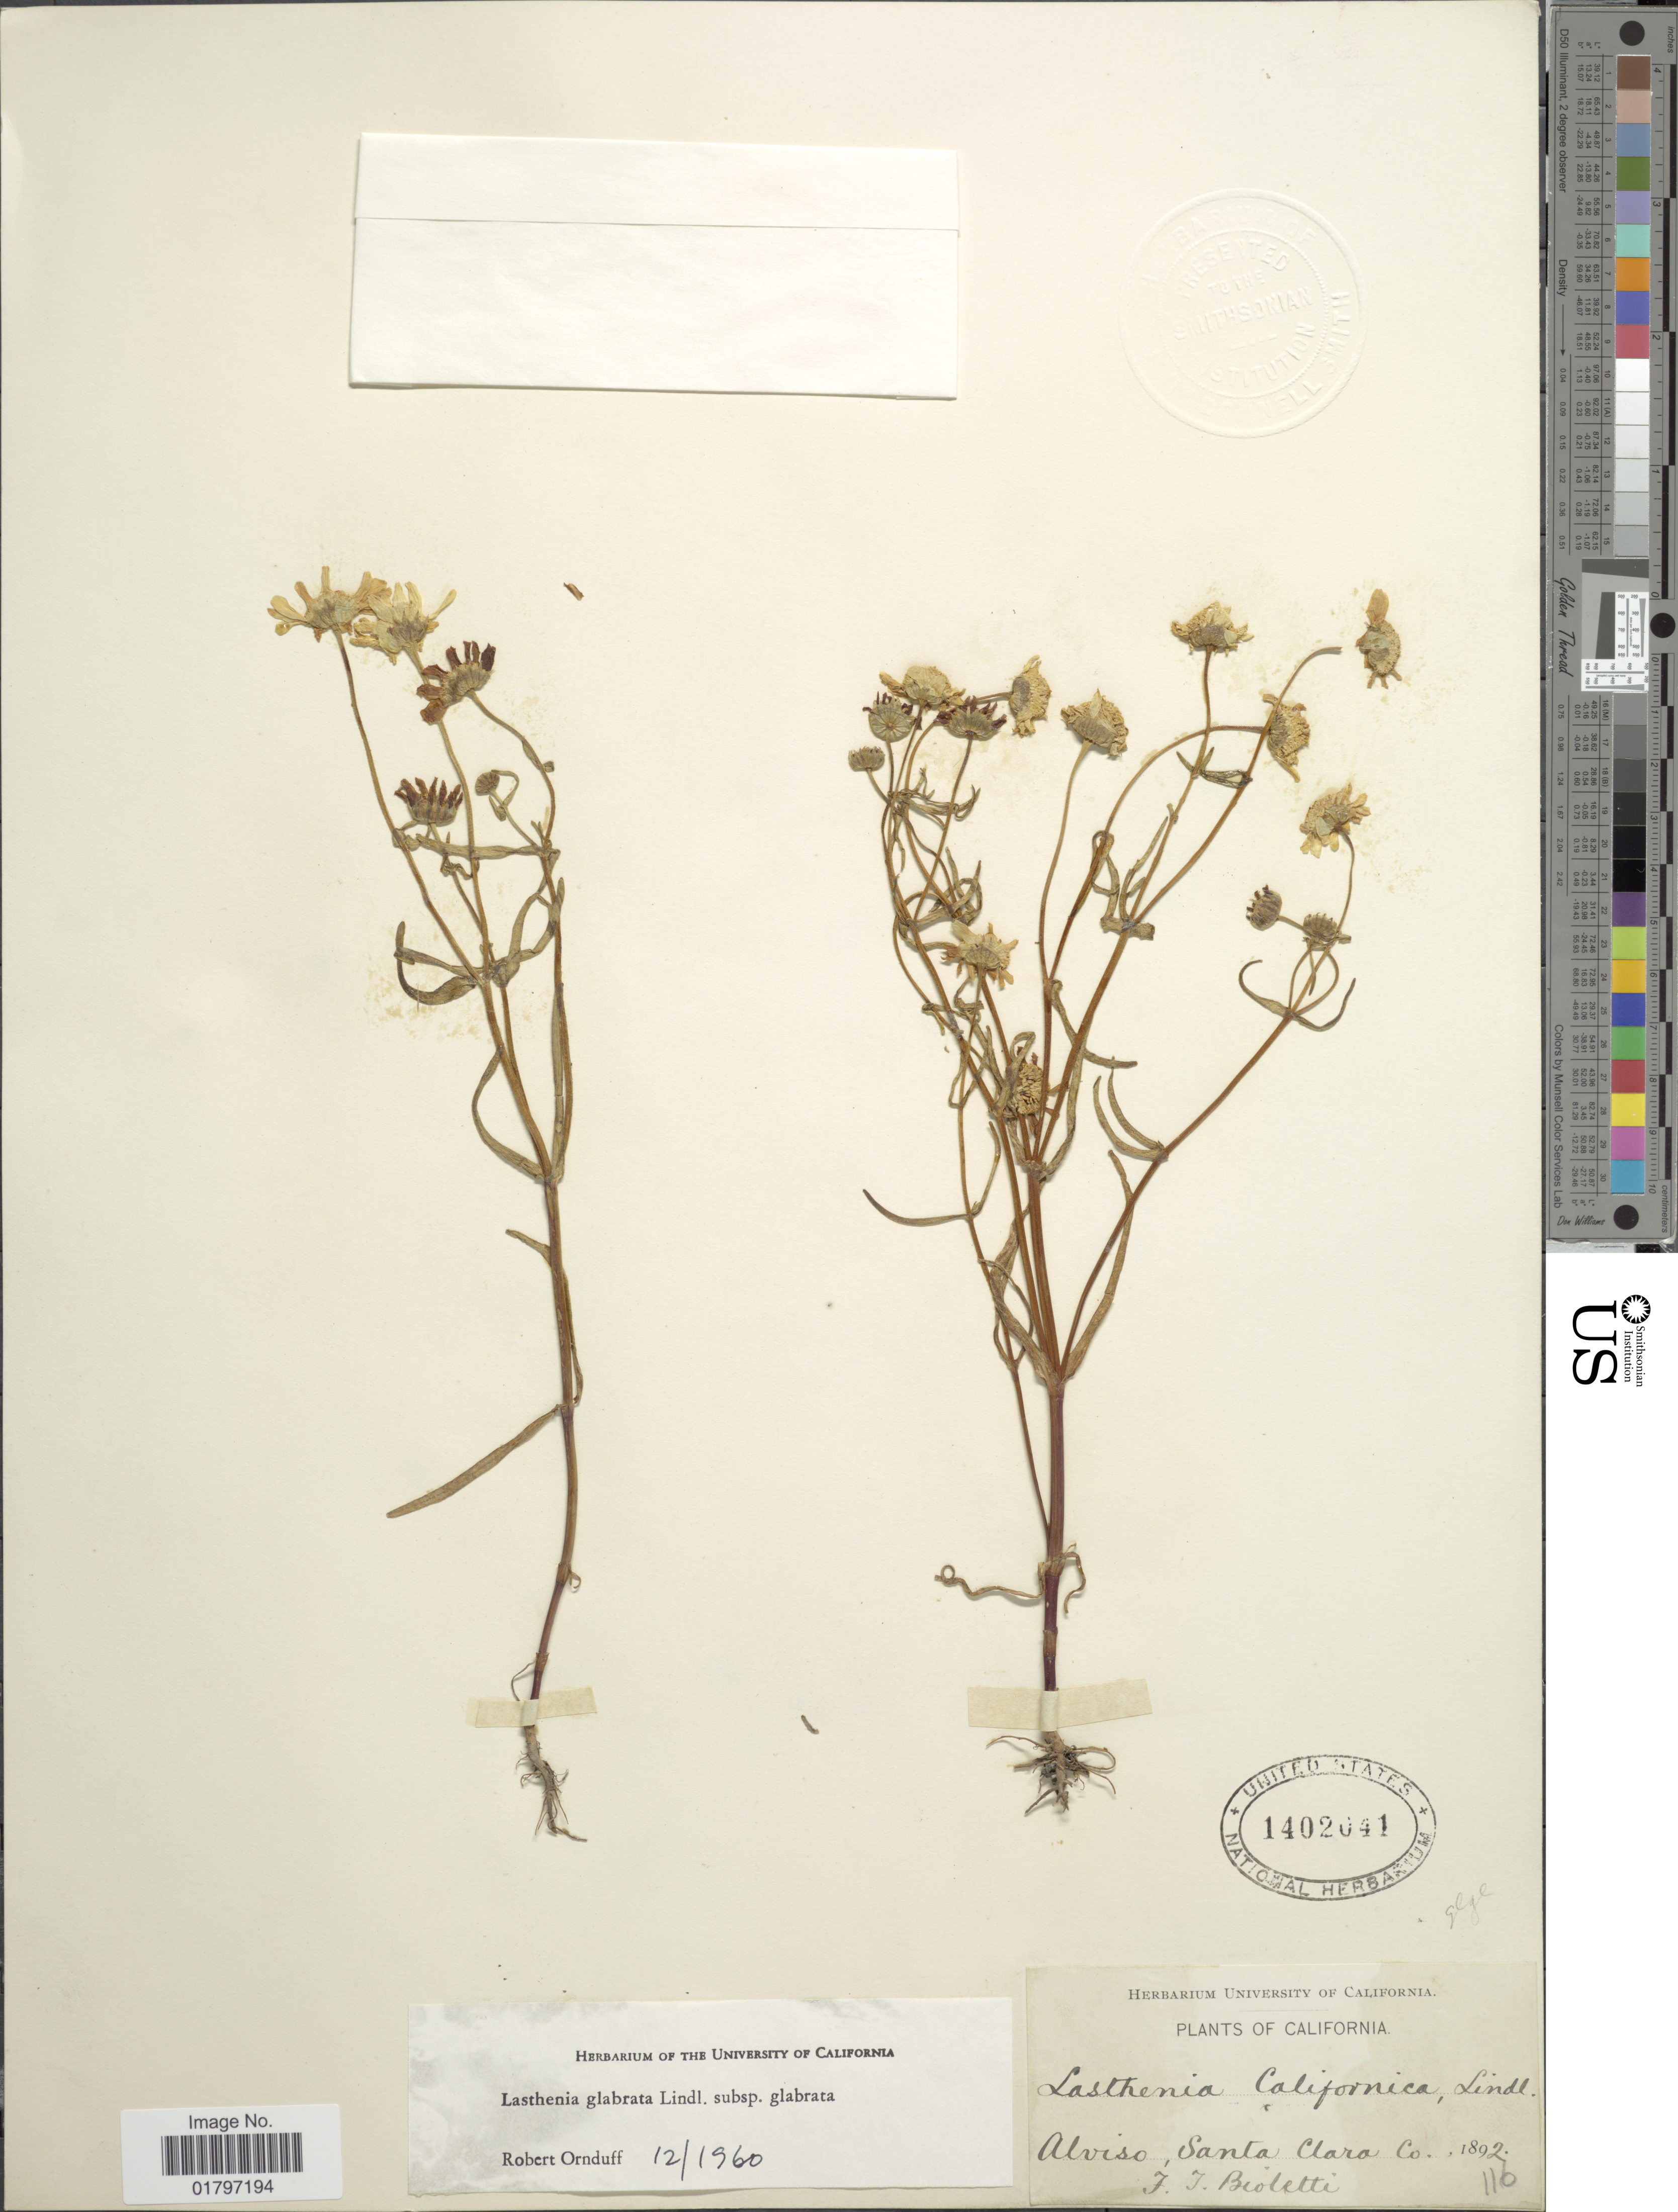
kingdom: Plantae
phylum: Tracheophyta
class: Magnoliopsida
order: Asterales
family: Asteraceae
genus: Lasthenia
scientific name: Lasthenia glabrata subsp. glabrata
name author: Lindl.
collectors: F. T. Bioletti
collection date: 1892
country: United States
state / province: California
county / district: Santa Clara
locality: Alviso, Santa Clara Co.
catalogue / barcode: US 1402041